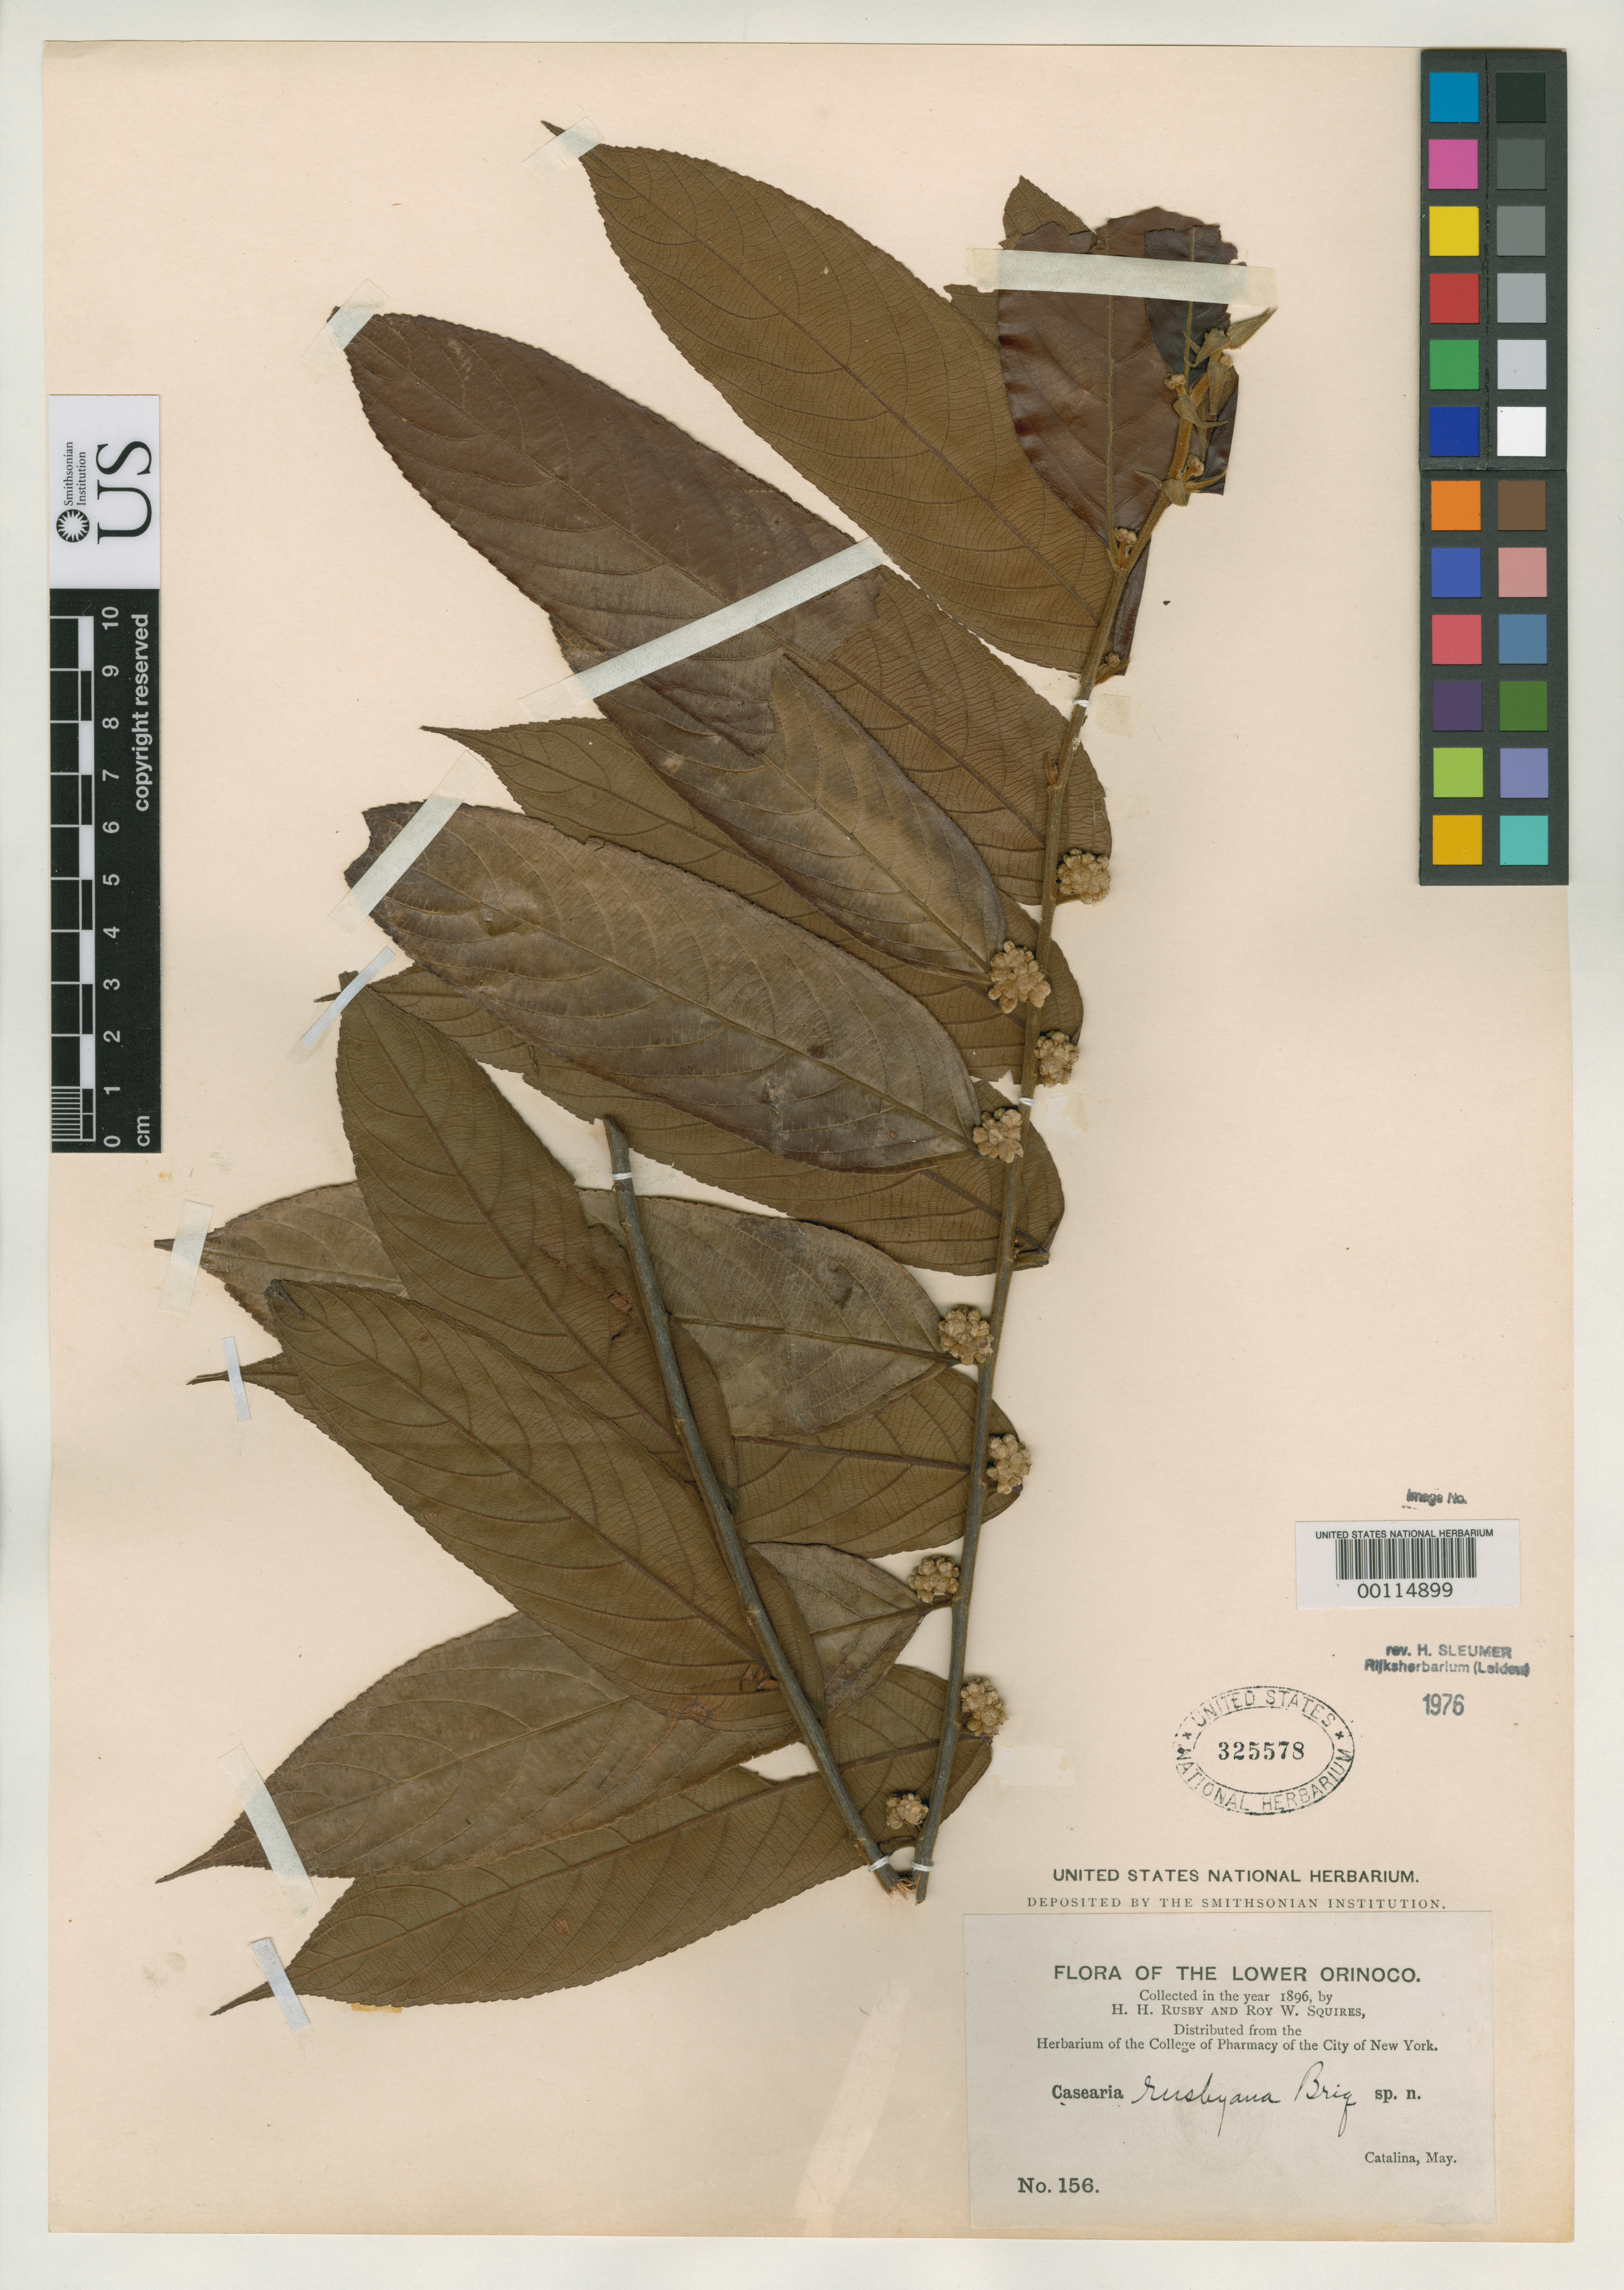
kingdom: Plantae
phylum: Tracheophyta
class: Magnoliopsida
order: Malpighiales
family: Salicaceae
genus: Casearia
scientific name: Casearia rusbyana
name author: Briq.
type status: Isotype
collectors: H. H. Rusby & R. Squires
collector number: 156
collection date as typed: May 1896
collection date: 1896-05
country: Venezuela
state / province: Delta Amacuro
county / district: Tucupita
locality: Lower Orinoco, Santa Catalina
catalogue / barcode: US 325578